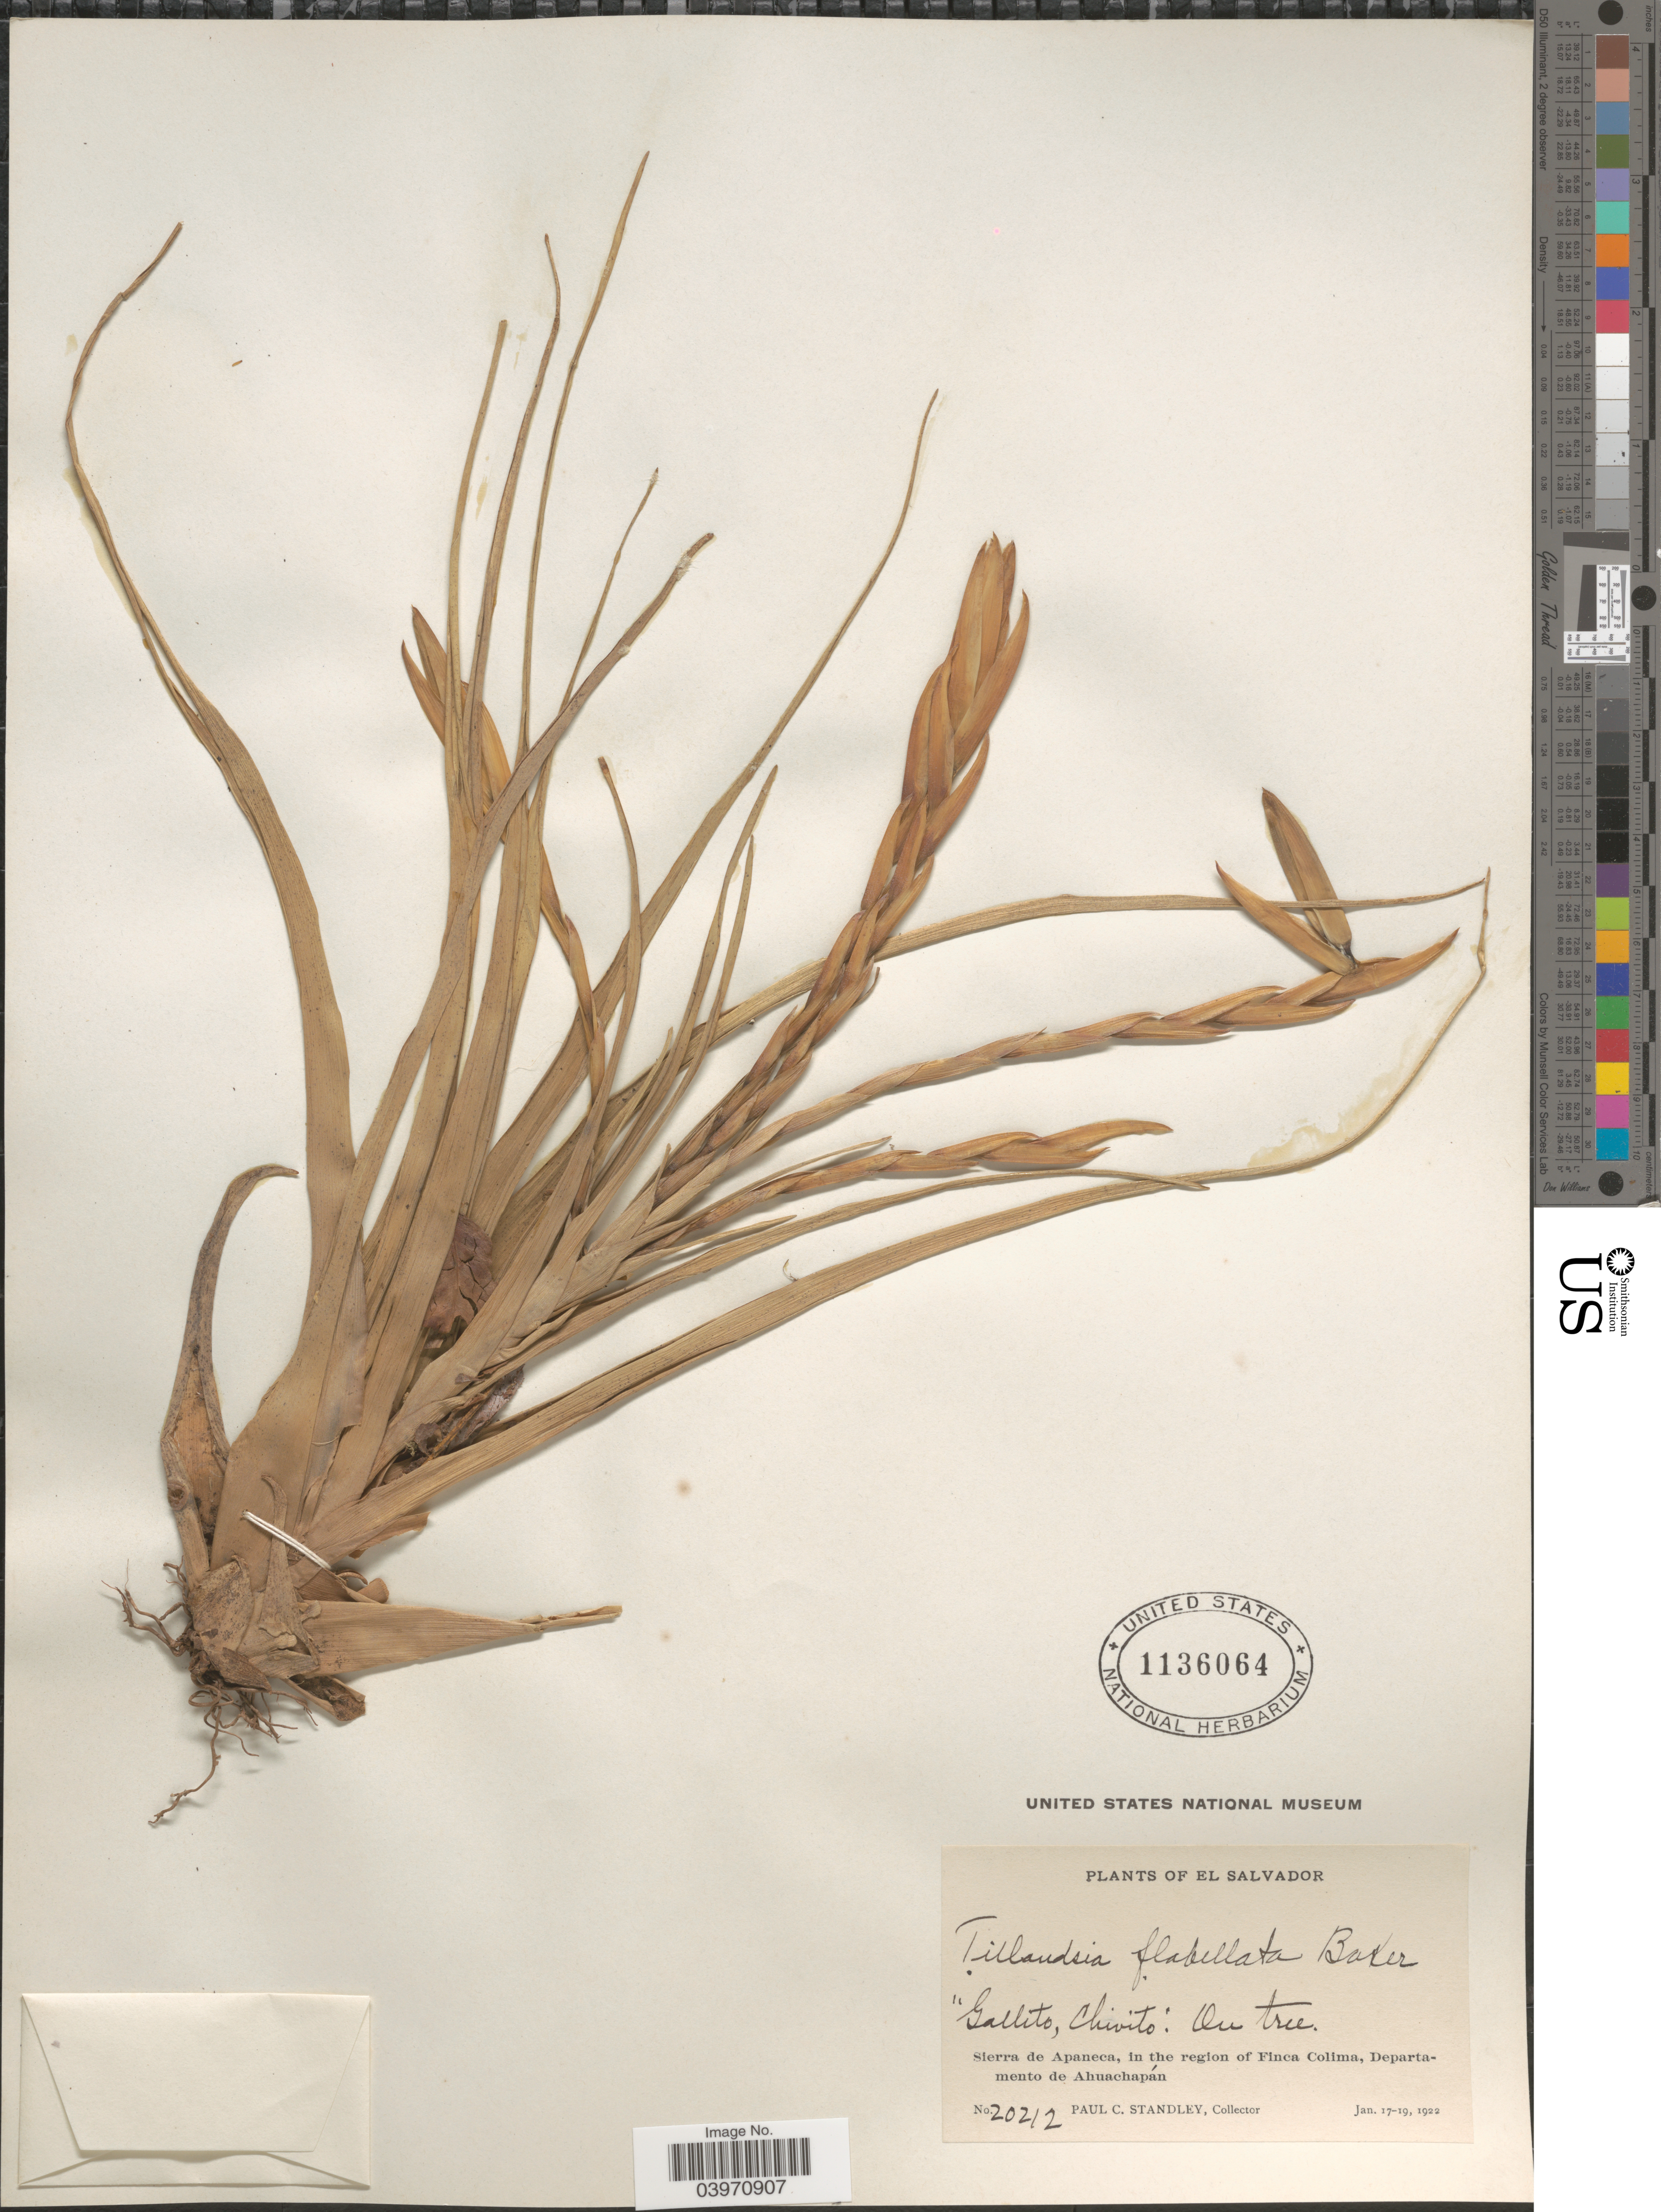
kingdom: Plantae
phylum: Tracheophyta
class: Liliopsida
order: Poales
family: Bromeliaceae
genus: Tillandsia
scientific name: Tillandsia flabellata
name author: Baker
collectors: P. C. Standley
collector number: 20212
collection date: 1922-01-17/1922-01-19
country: El Salvador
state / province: Ahuachapan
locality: Sierra de Apaneca, in the region of Finca Colima, Departamento de Ahuachapán.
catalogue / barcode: US 1136064